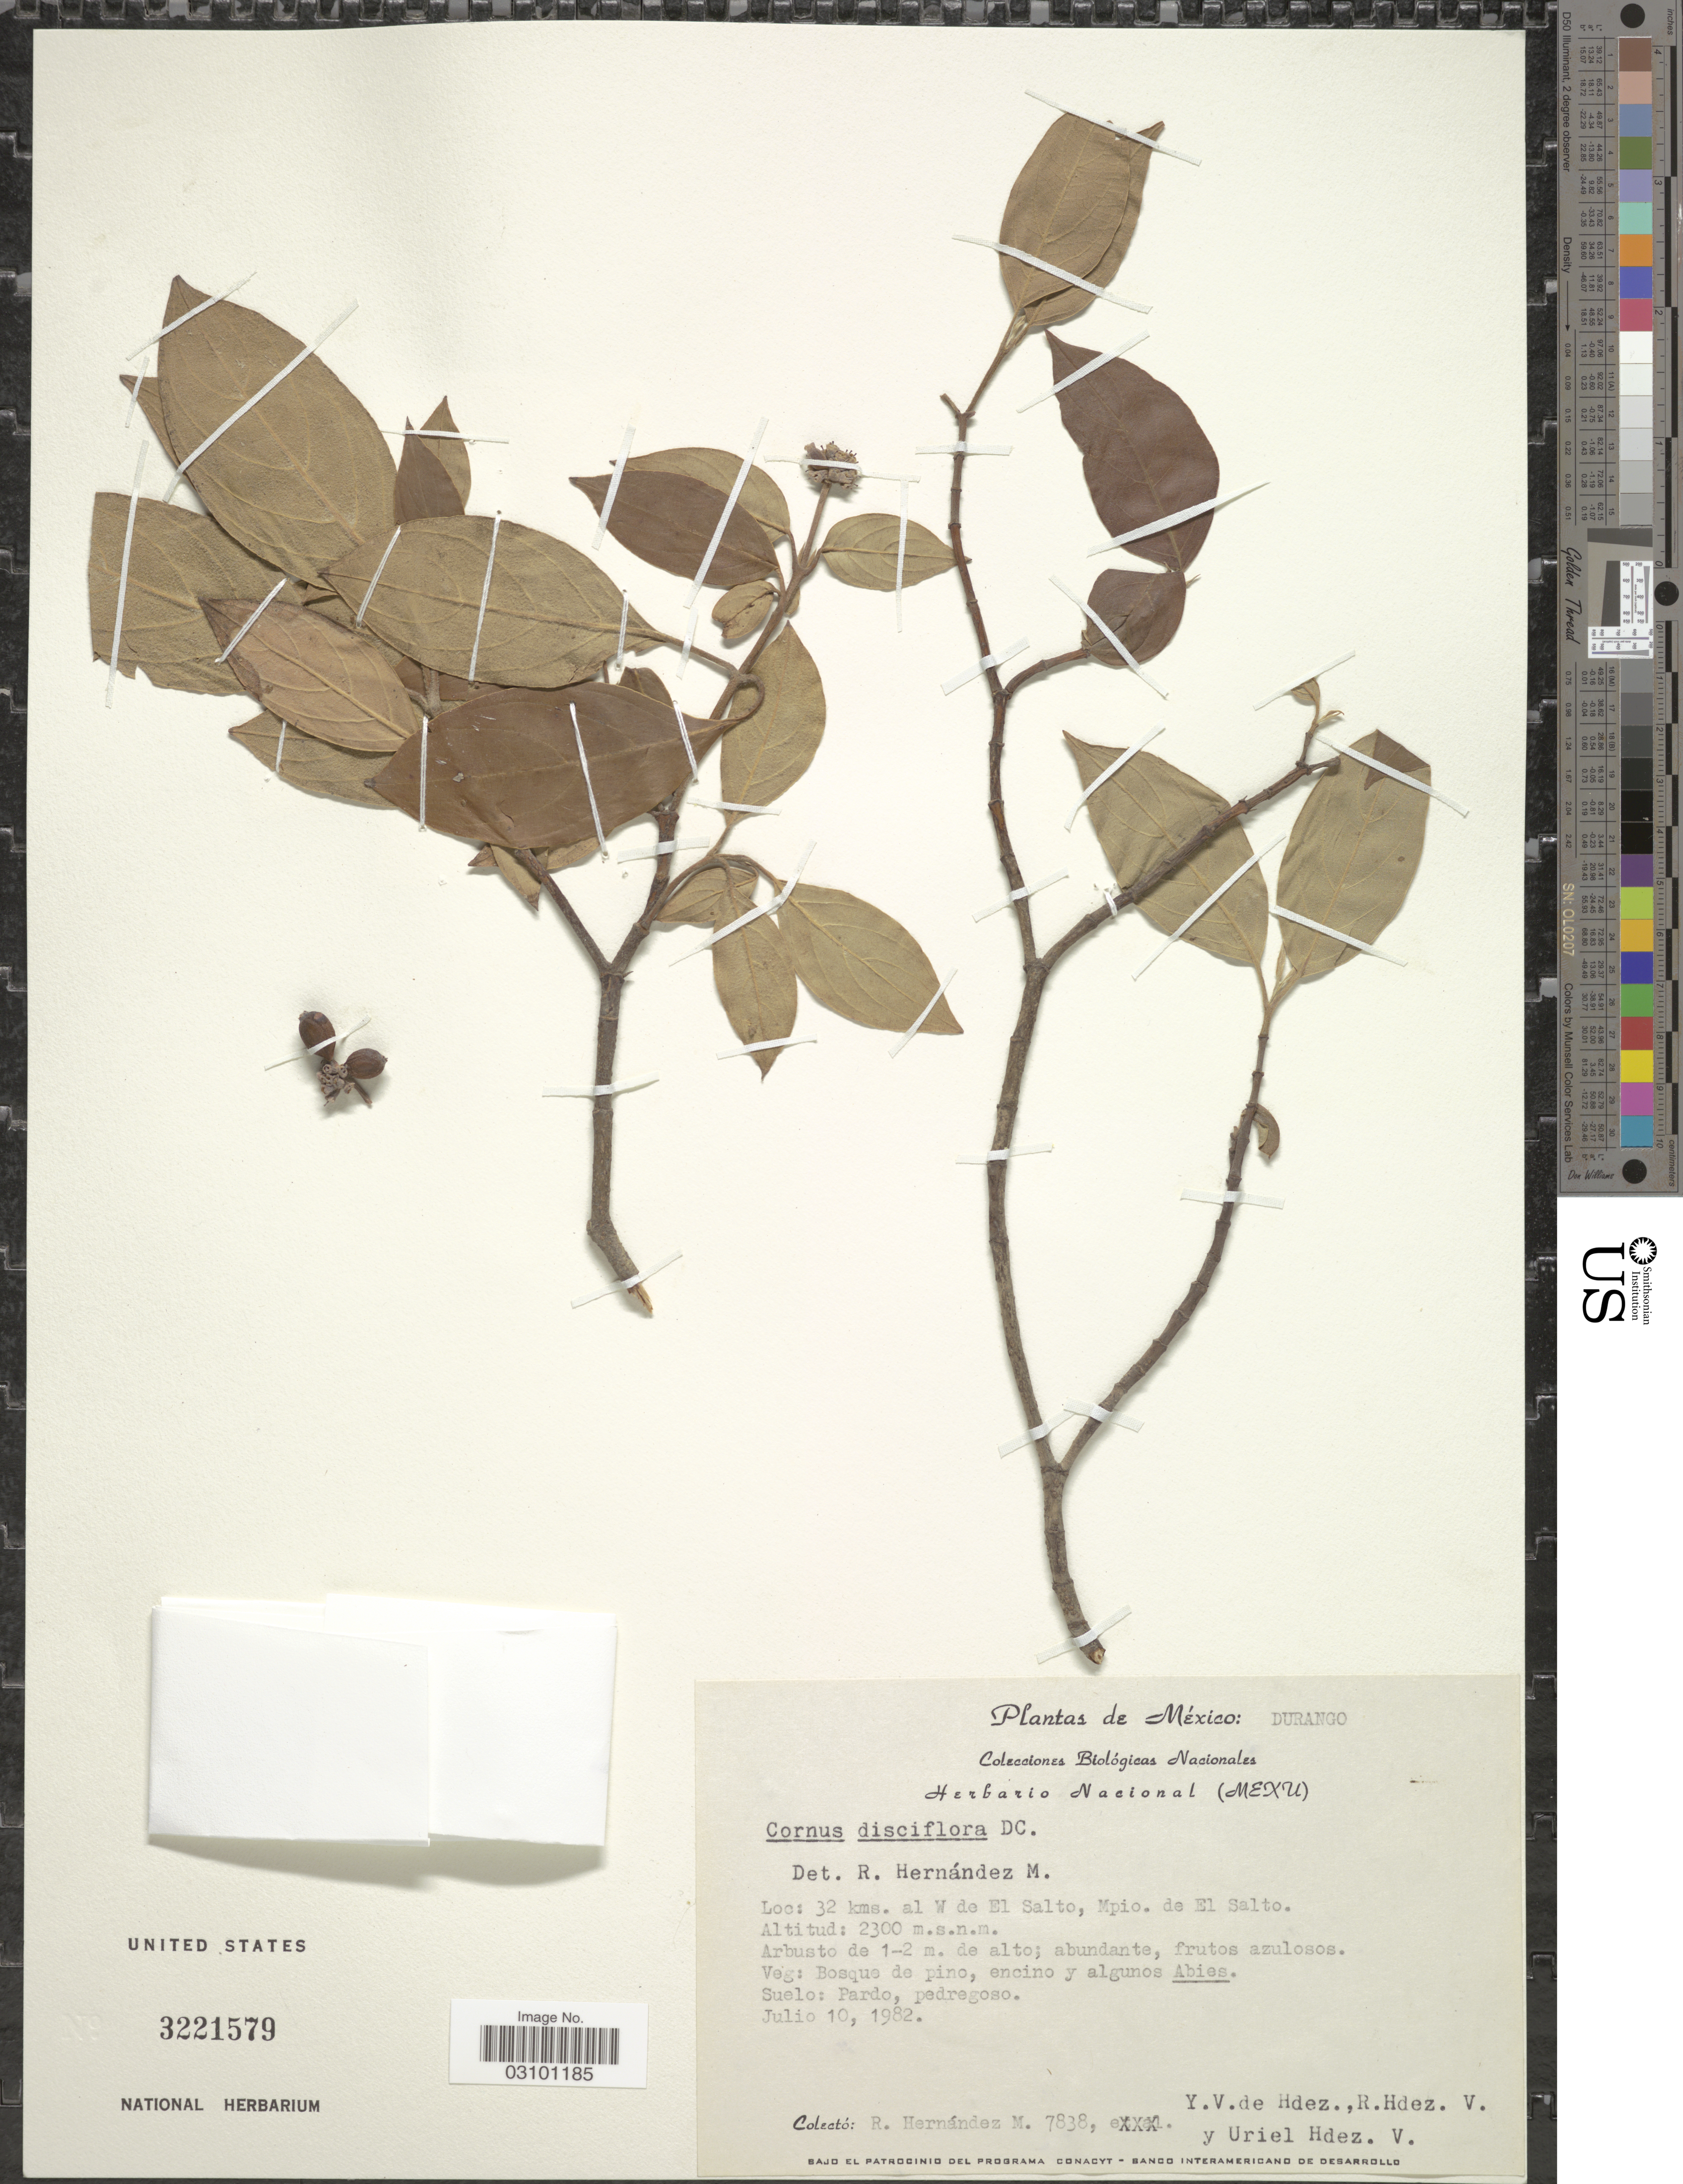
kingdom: Plantae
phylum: Tracheophyta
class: Magnoliopsida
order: Cornales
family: Cornaceae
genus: Cornus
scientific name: Cornus disciflora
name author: Moc. & Sessé ex DC.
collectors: R. Hernández M., Y. V. De Hdez, R. Hdez.-V. & U. Hdez.-V.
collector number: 7838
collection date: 1982-07-10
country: Mexico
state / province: Durango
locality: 32 kms. al W de El Salto, Mpio. de El Salto.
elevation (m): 2300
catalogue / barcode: US 3221579